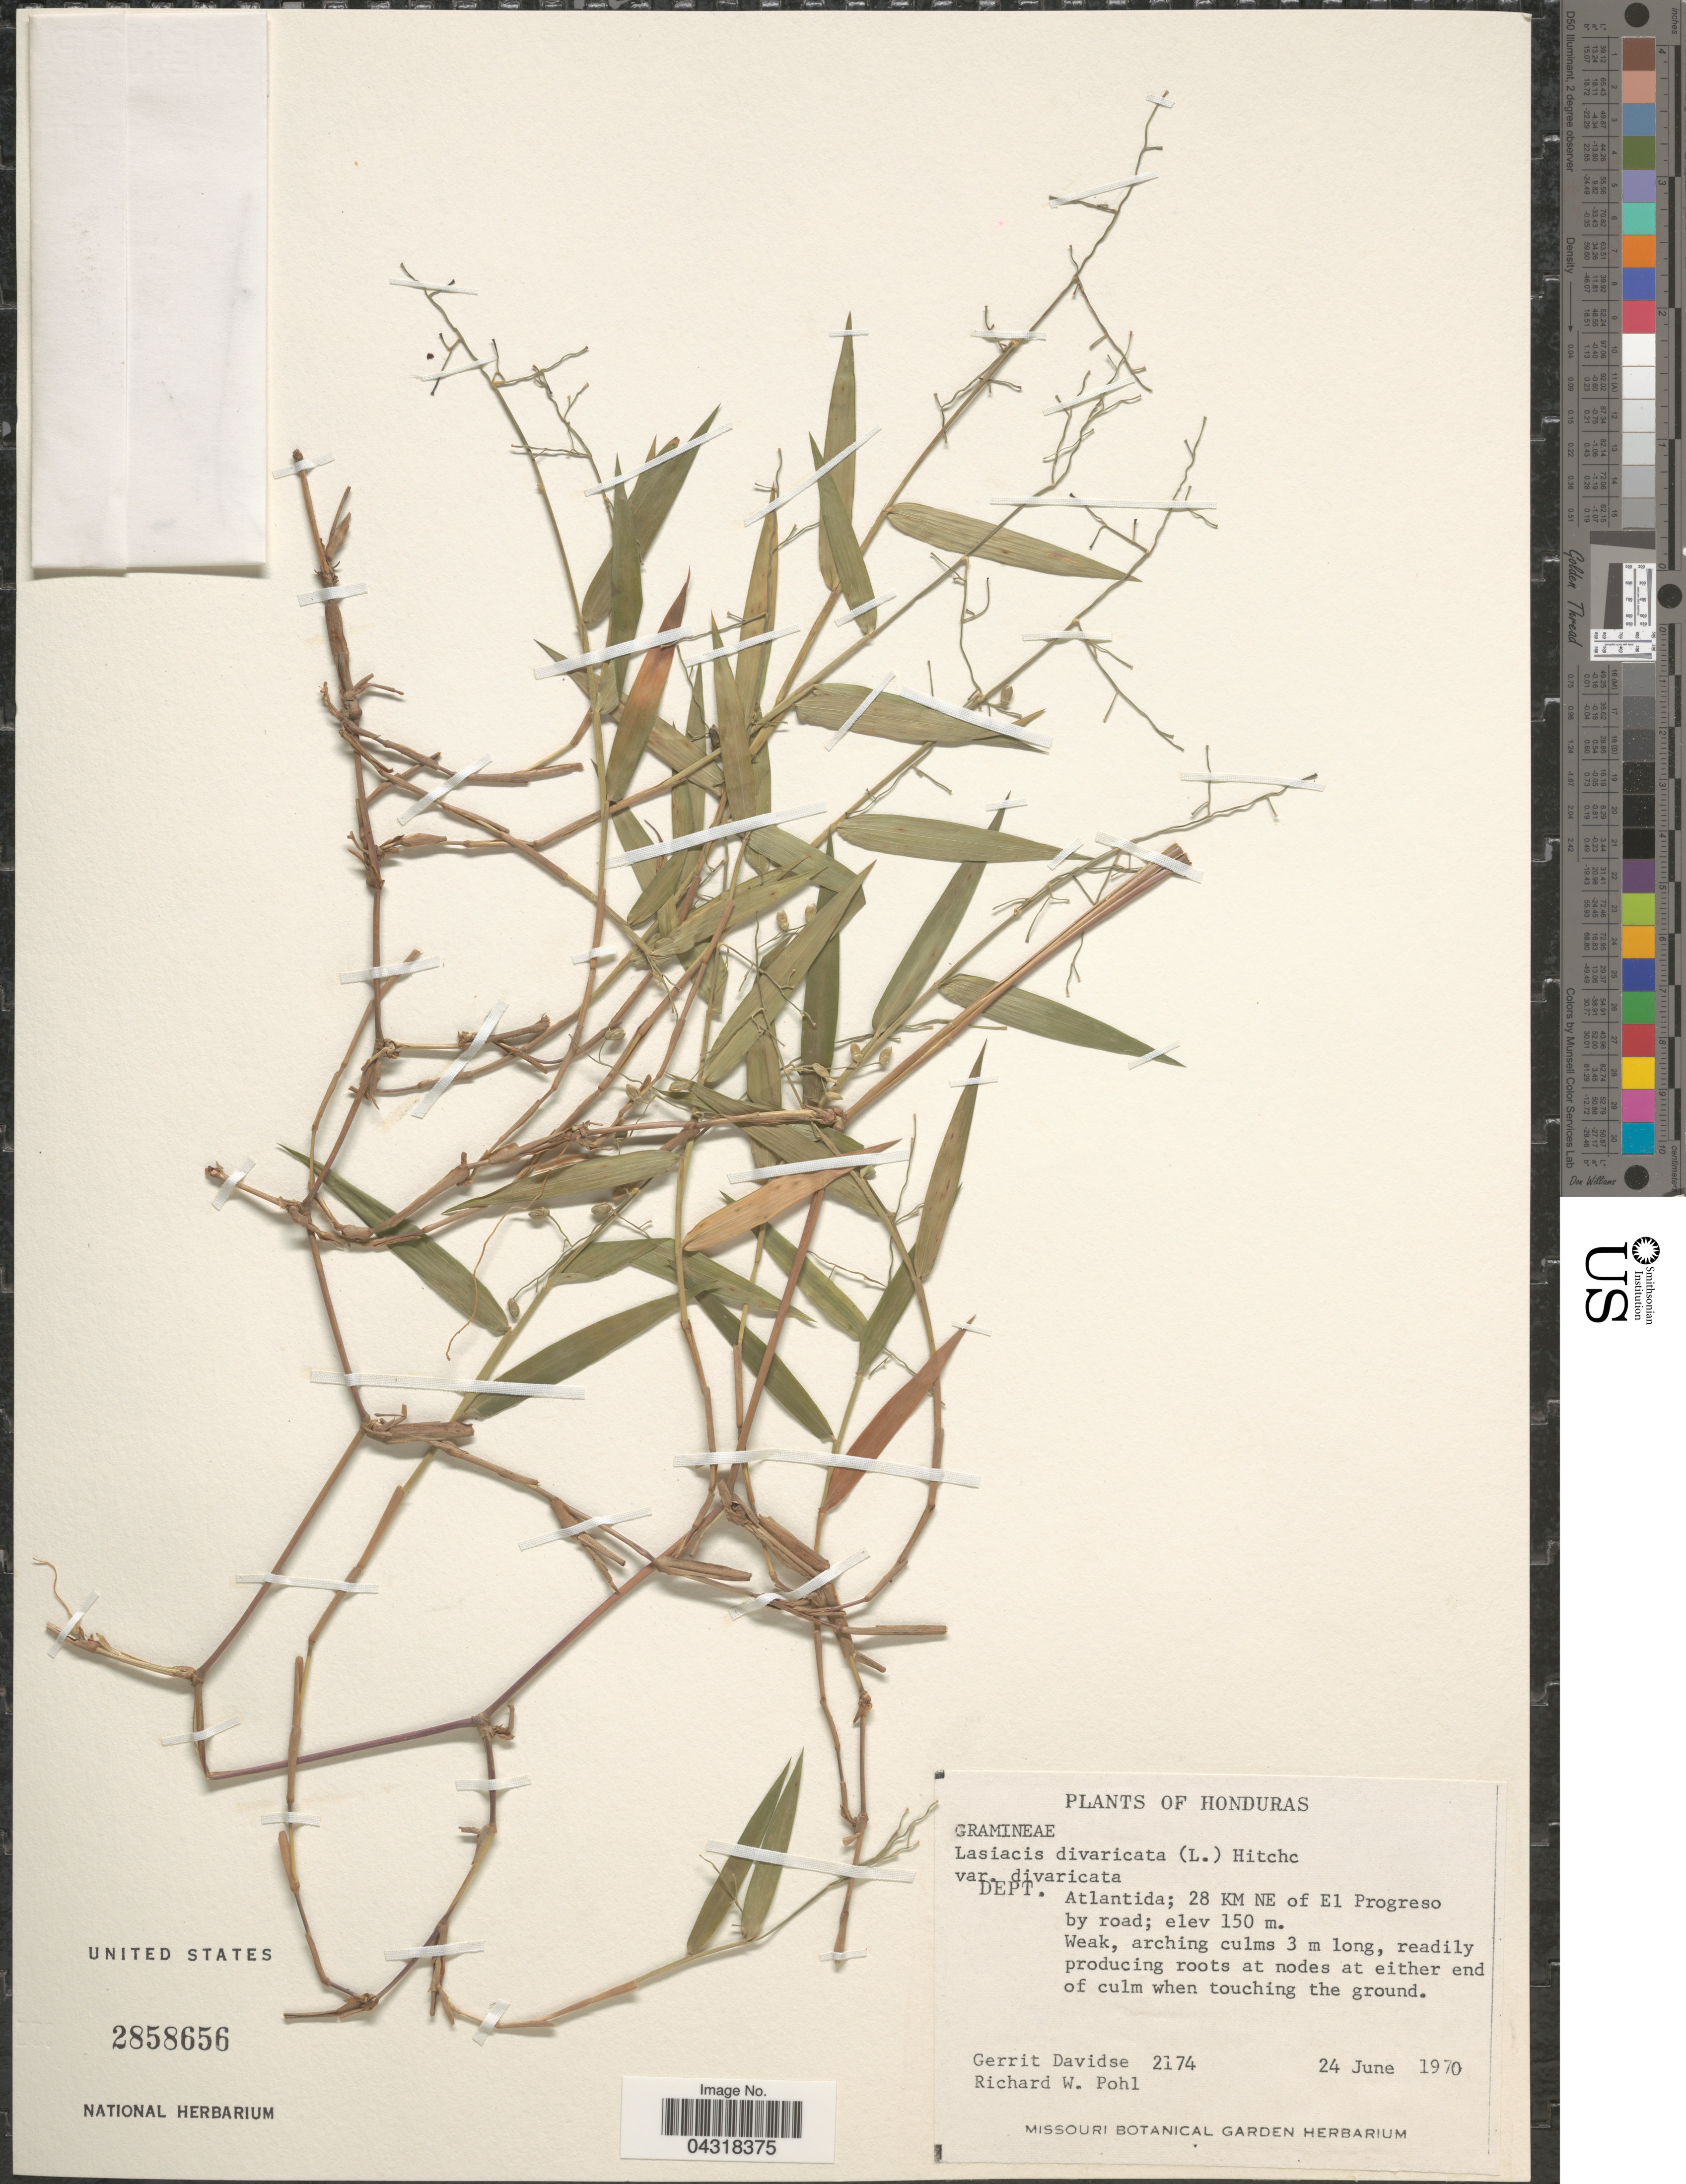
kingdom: Plantae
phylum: Tracheophyta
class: Liliopsida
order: Poales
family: Poaceae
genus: Lasiacis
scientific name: Lasiacis divaricata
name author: (L.) Hitchc.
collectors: G. Davidse & R. W. Pohl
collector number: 2174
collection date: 1970-06-24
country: Honduras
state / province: Atlantida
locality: Dept. Atlantida; 28 KM NE of El Progreso by road.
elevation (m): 150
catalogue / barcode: US 2858656